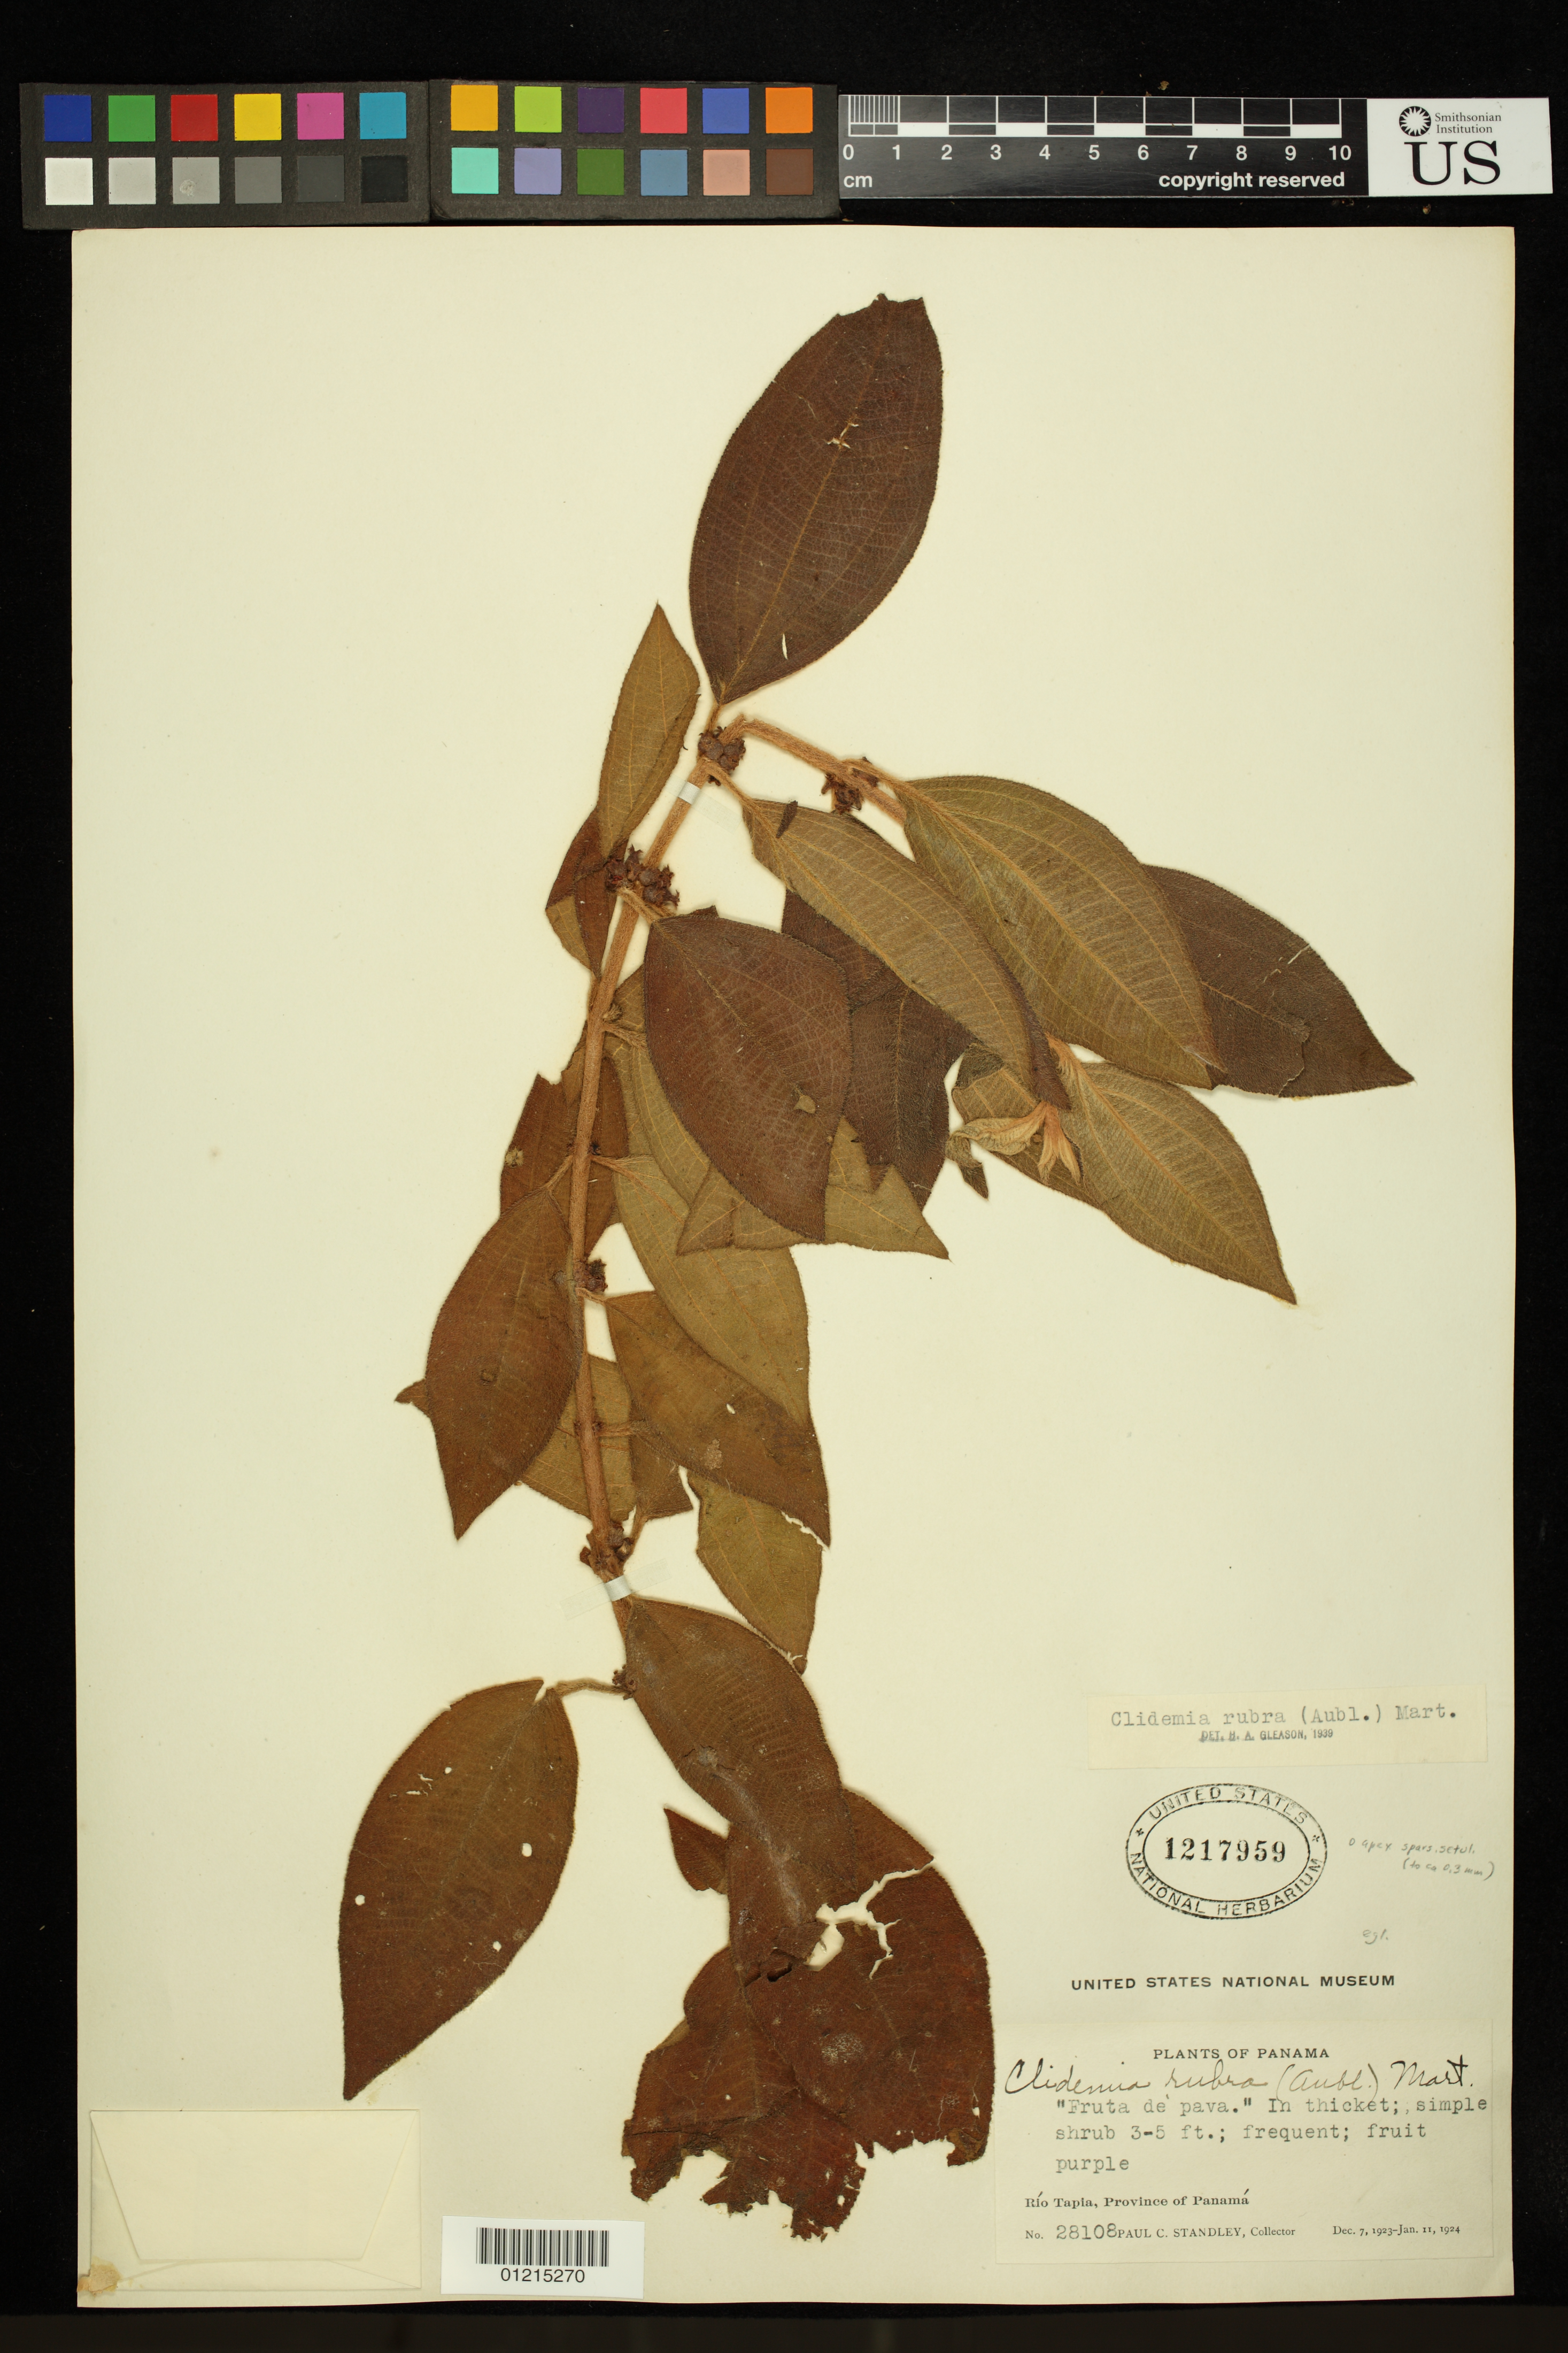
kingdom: Plantae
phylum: Tracheophyta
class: Magnoliopsida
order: Myrtales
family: Melastomataceae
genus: Clidemia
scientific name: Clidemia rubra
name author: (Aubl.) Mart.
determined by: Gleason, H. A.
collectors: P. C. Standley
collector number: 28108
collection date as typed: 07 Dec 1923 to 11 Jan 1924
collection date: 1923-12-07/1924-01-11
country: Panama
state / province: Panamá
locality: Rio Tapia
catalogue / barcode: US 1217959